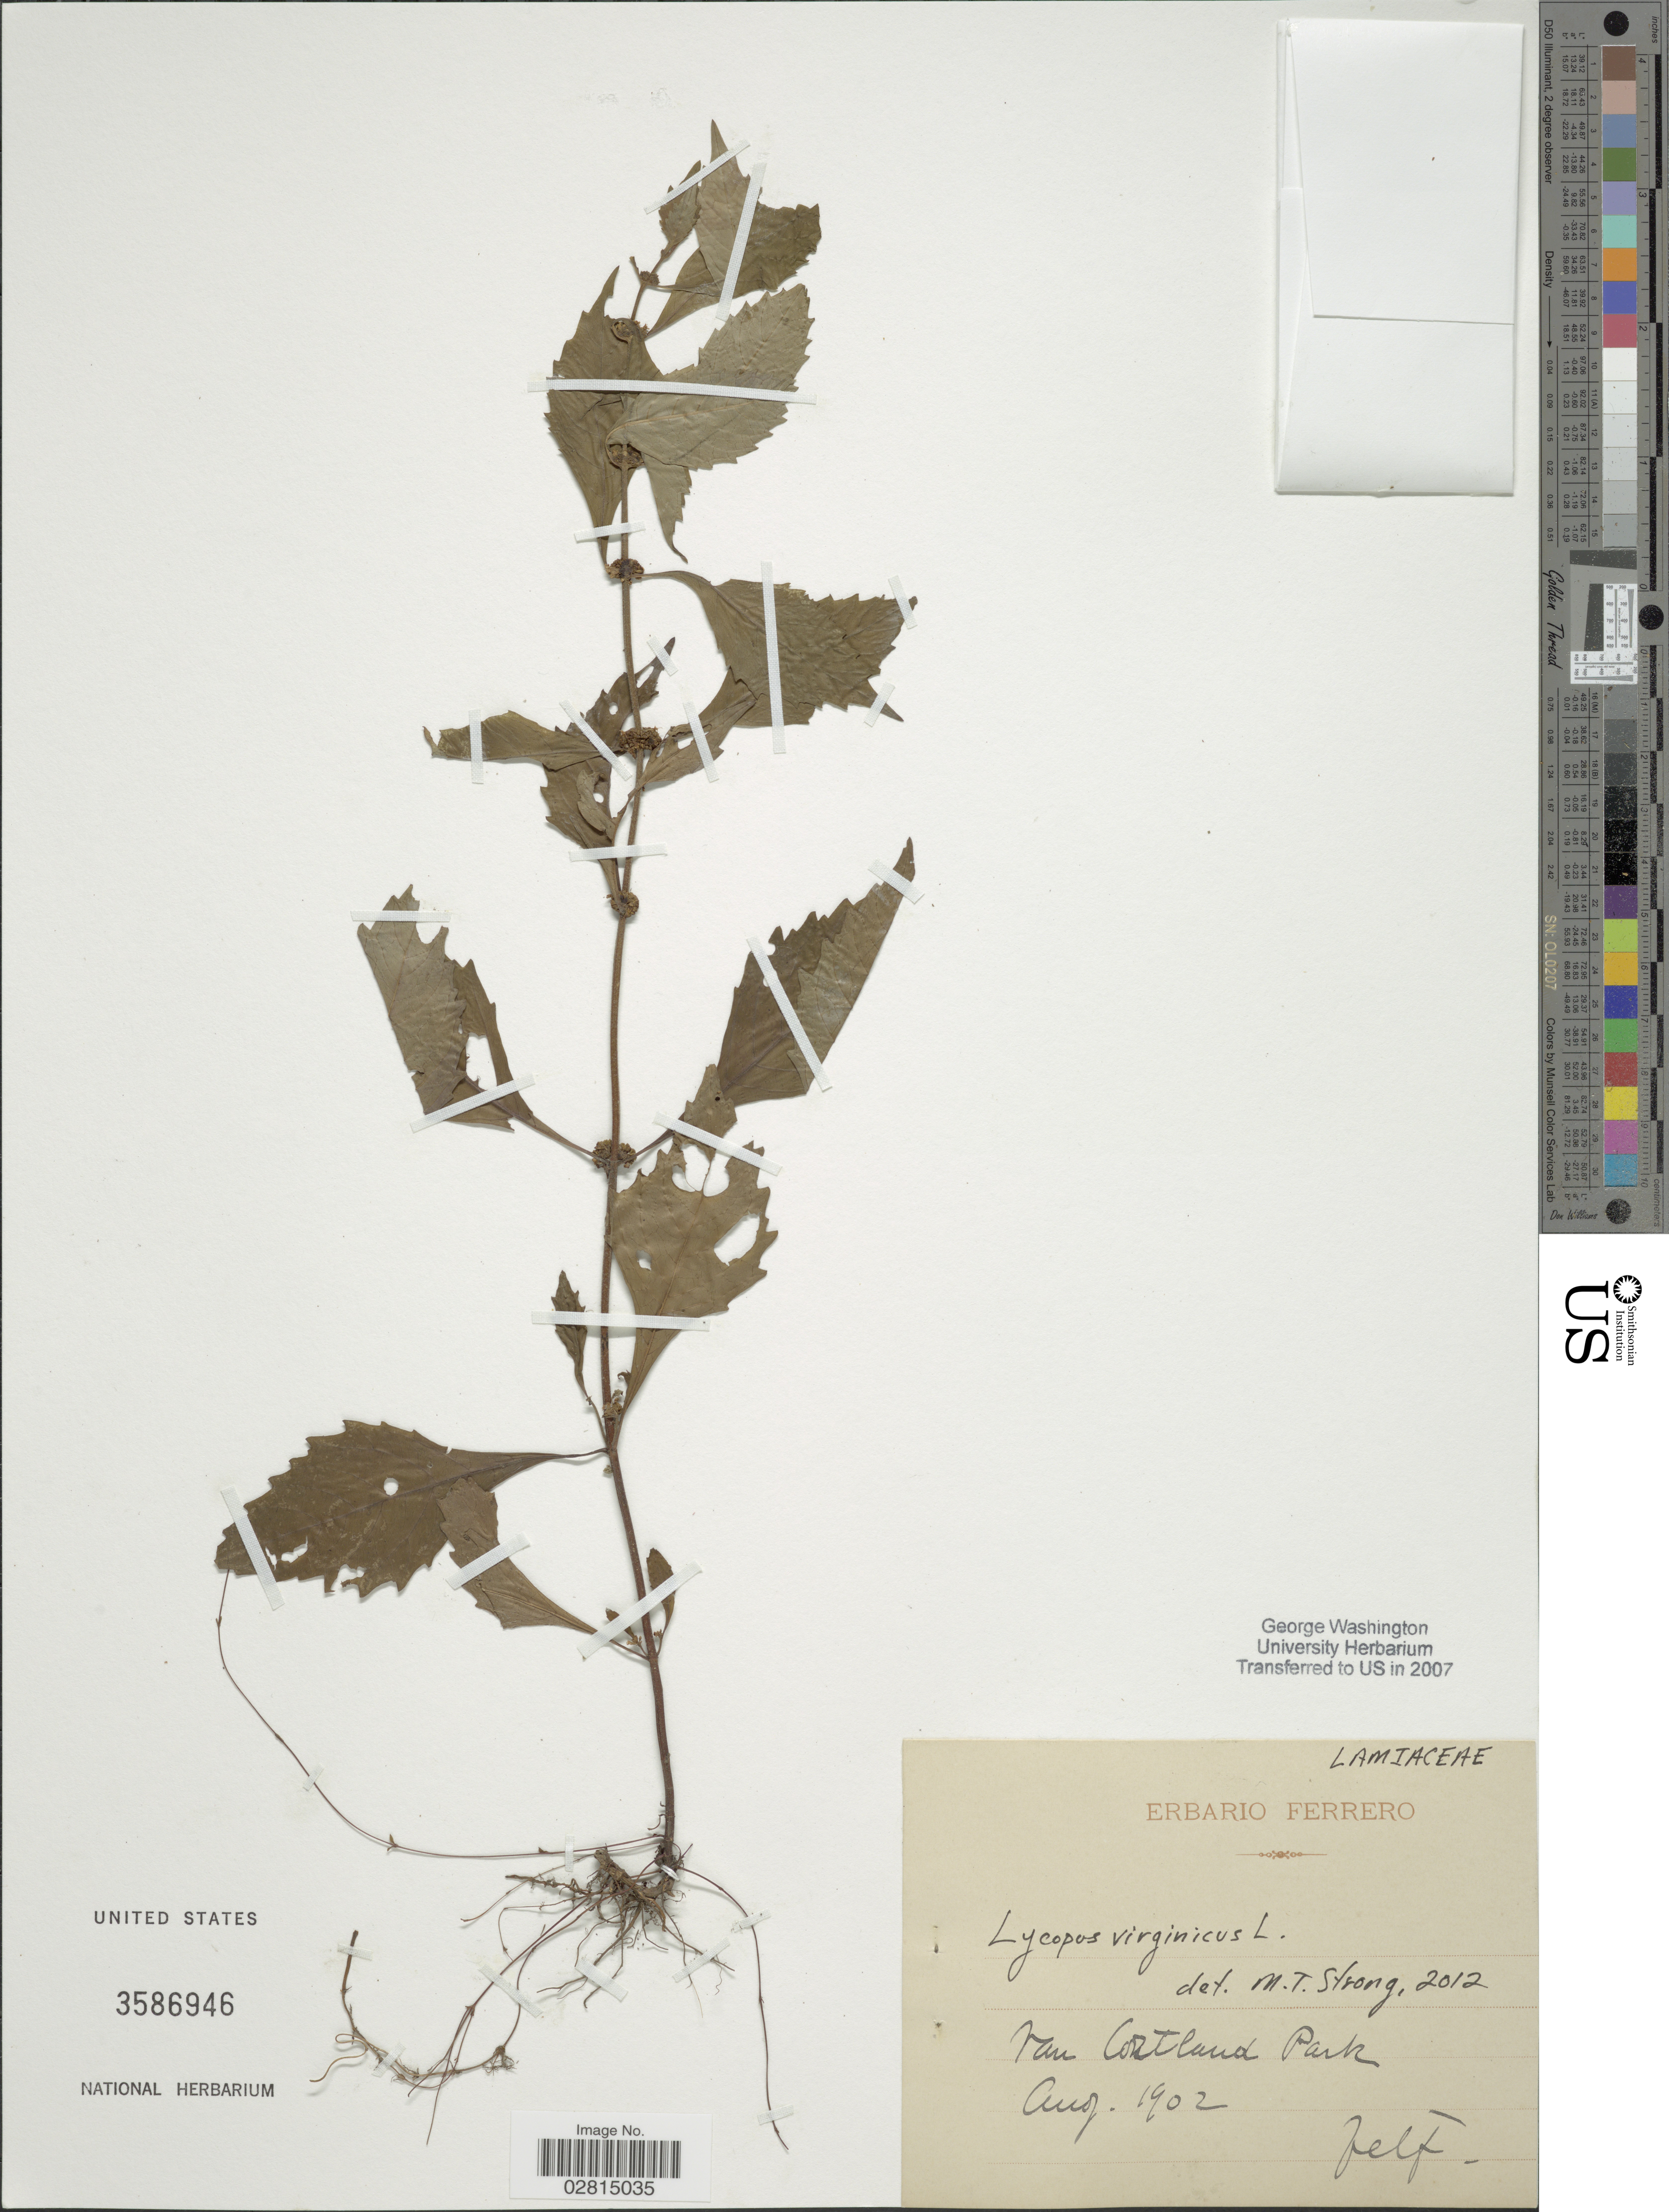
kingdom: Plantae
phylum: Tracheophyta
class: Magnoliopsida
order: Lamiales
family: Lamiaceae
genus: Lycopus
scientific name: Lycopus virginicus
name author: L.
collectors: F. Ferrero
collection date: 1902-08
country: United States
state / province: New York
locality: Van Cortland Park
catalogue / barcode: US 3586946